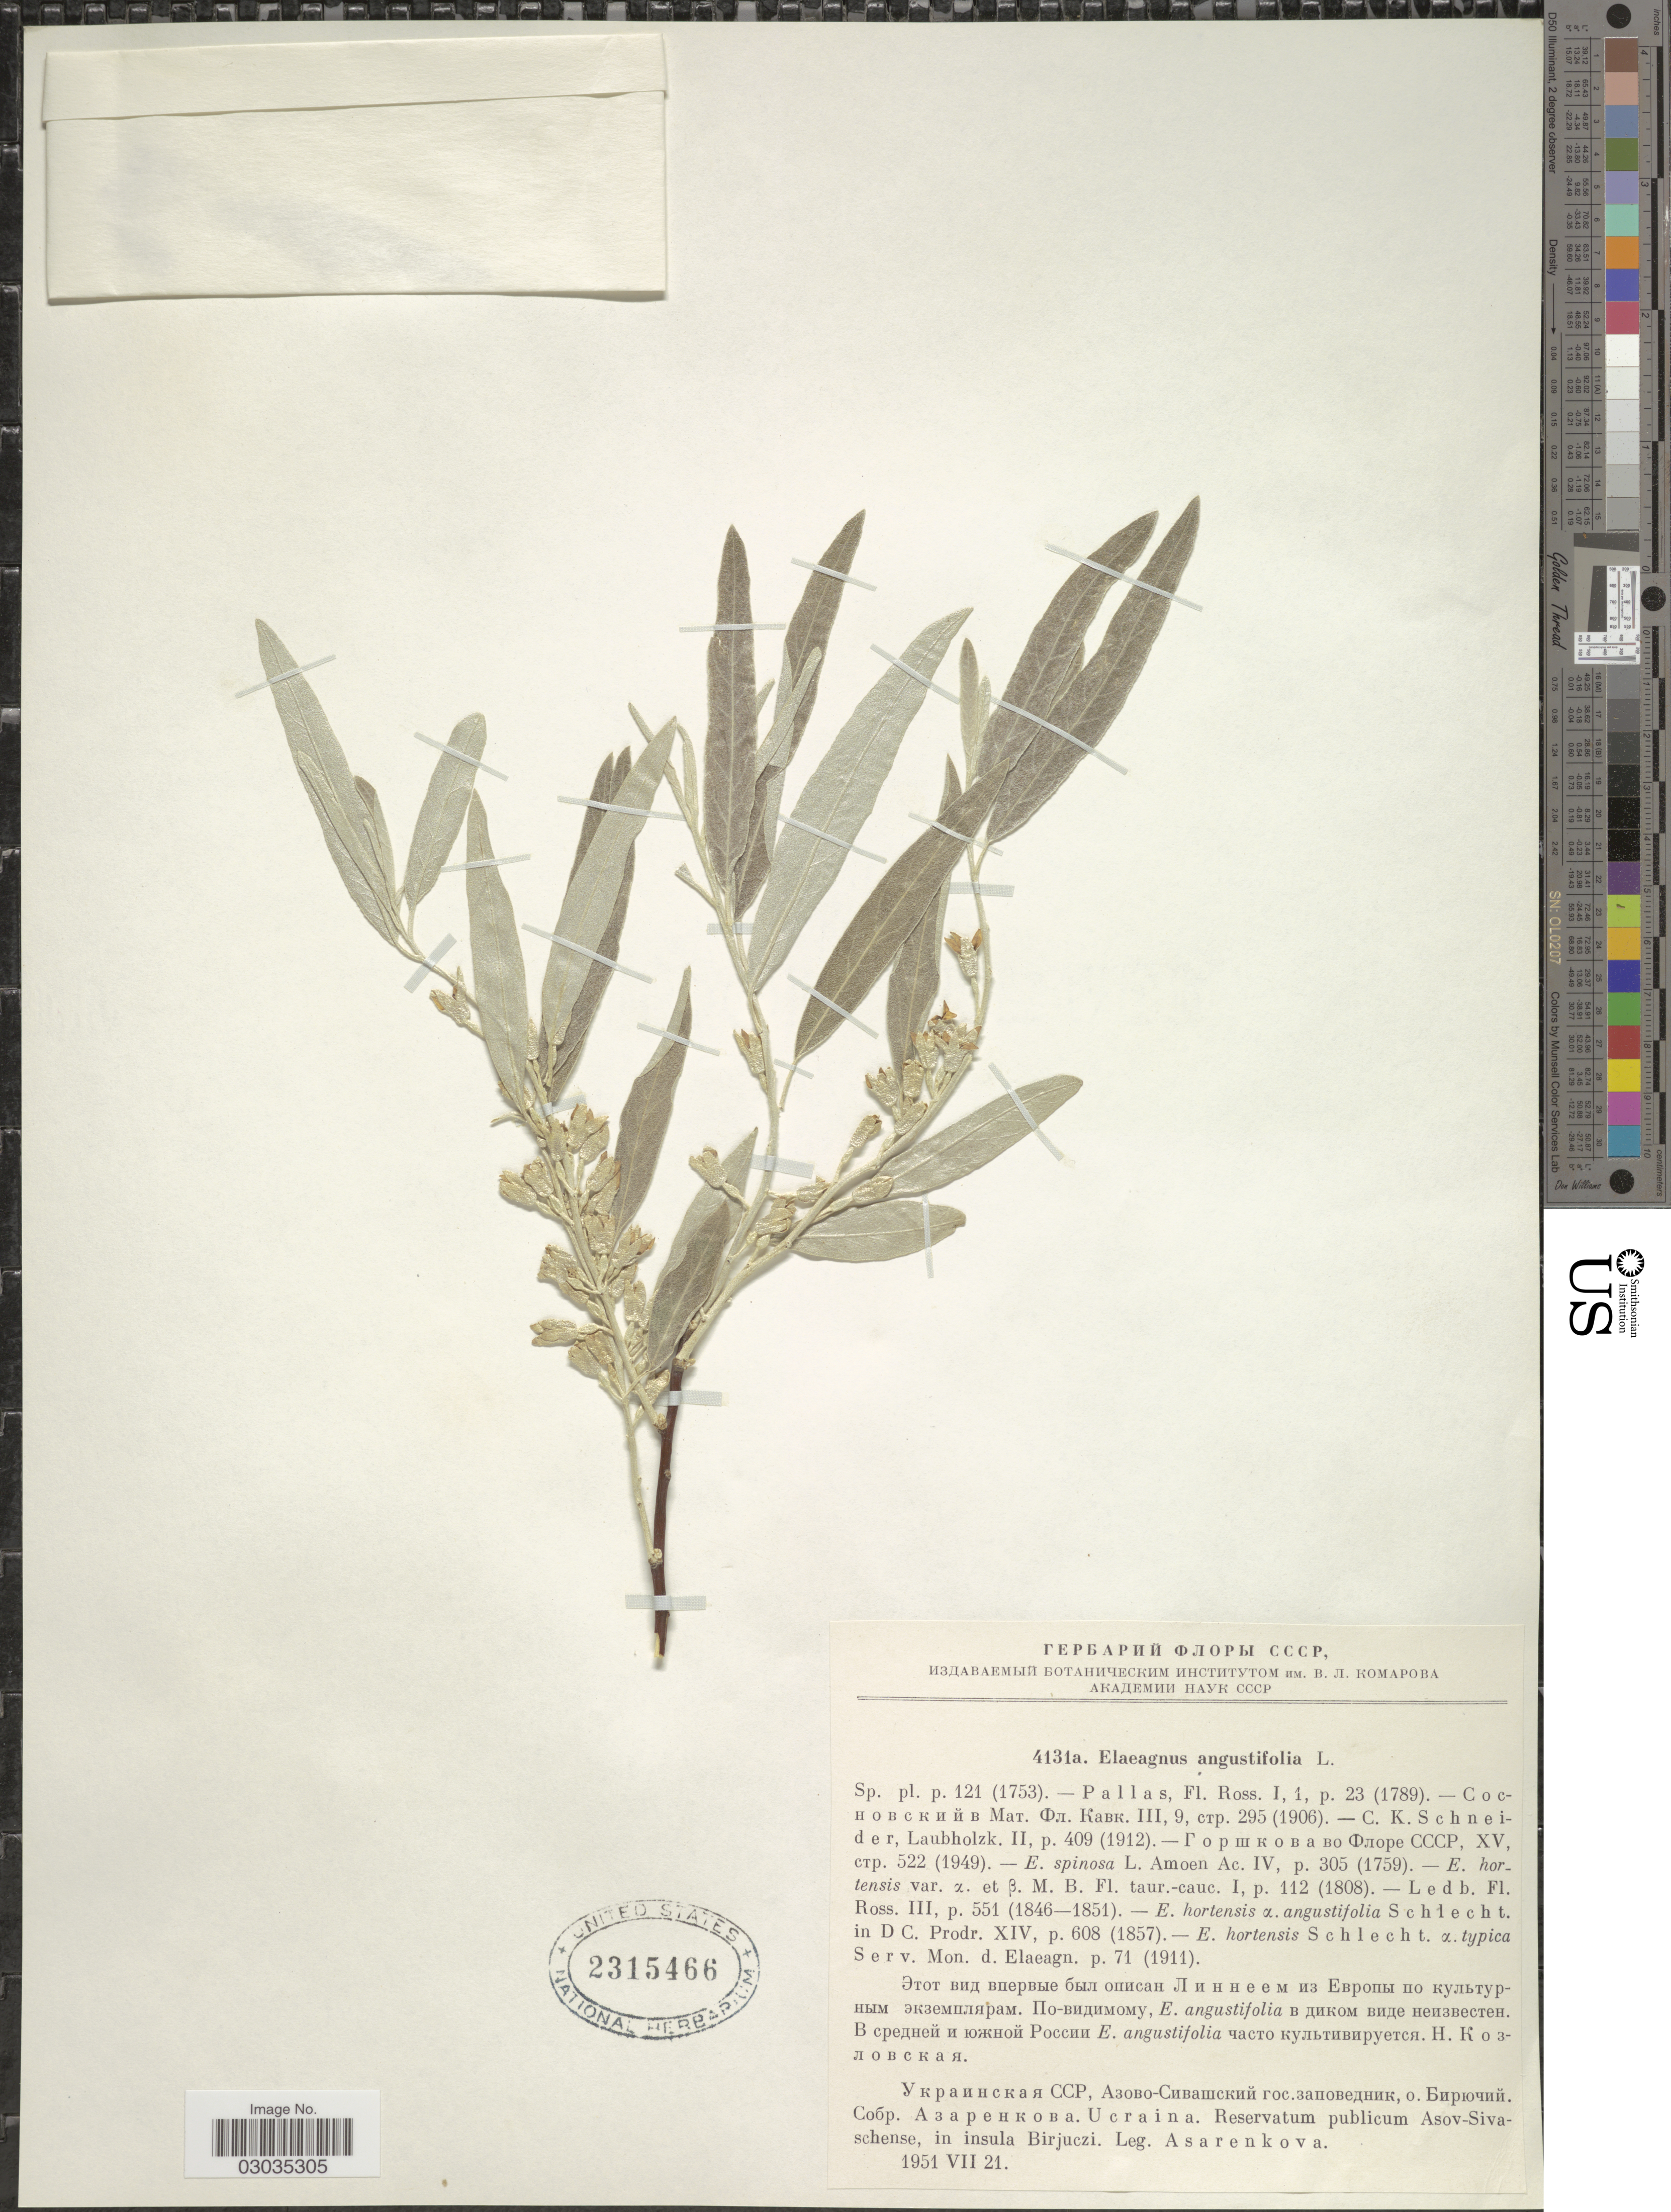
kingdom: Plantae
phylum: Tracheophyta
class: Magnoliopsida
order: Rosales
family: Elaeagnaceae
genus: Elaeagnus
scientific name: Elaeagnus angustifolia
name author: L.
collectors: Asarenkova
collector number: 4131a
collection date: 1951-07-21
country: Ukraine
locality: Ucraina. Reservatum publicum Asov-Sivaschense, in insula Birjuczi.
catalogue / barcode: US 2315466